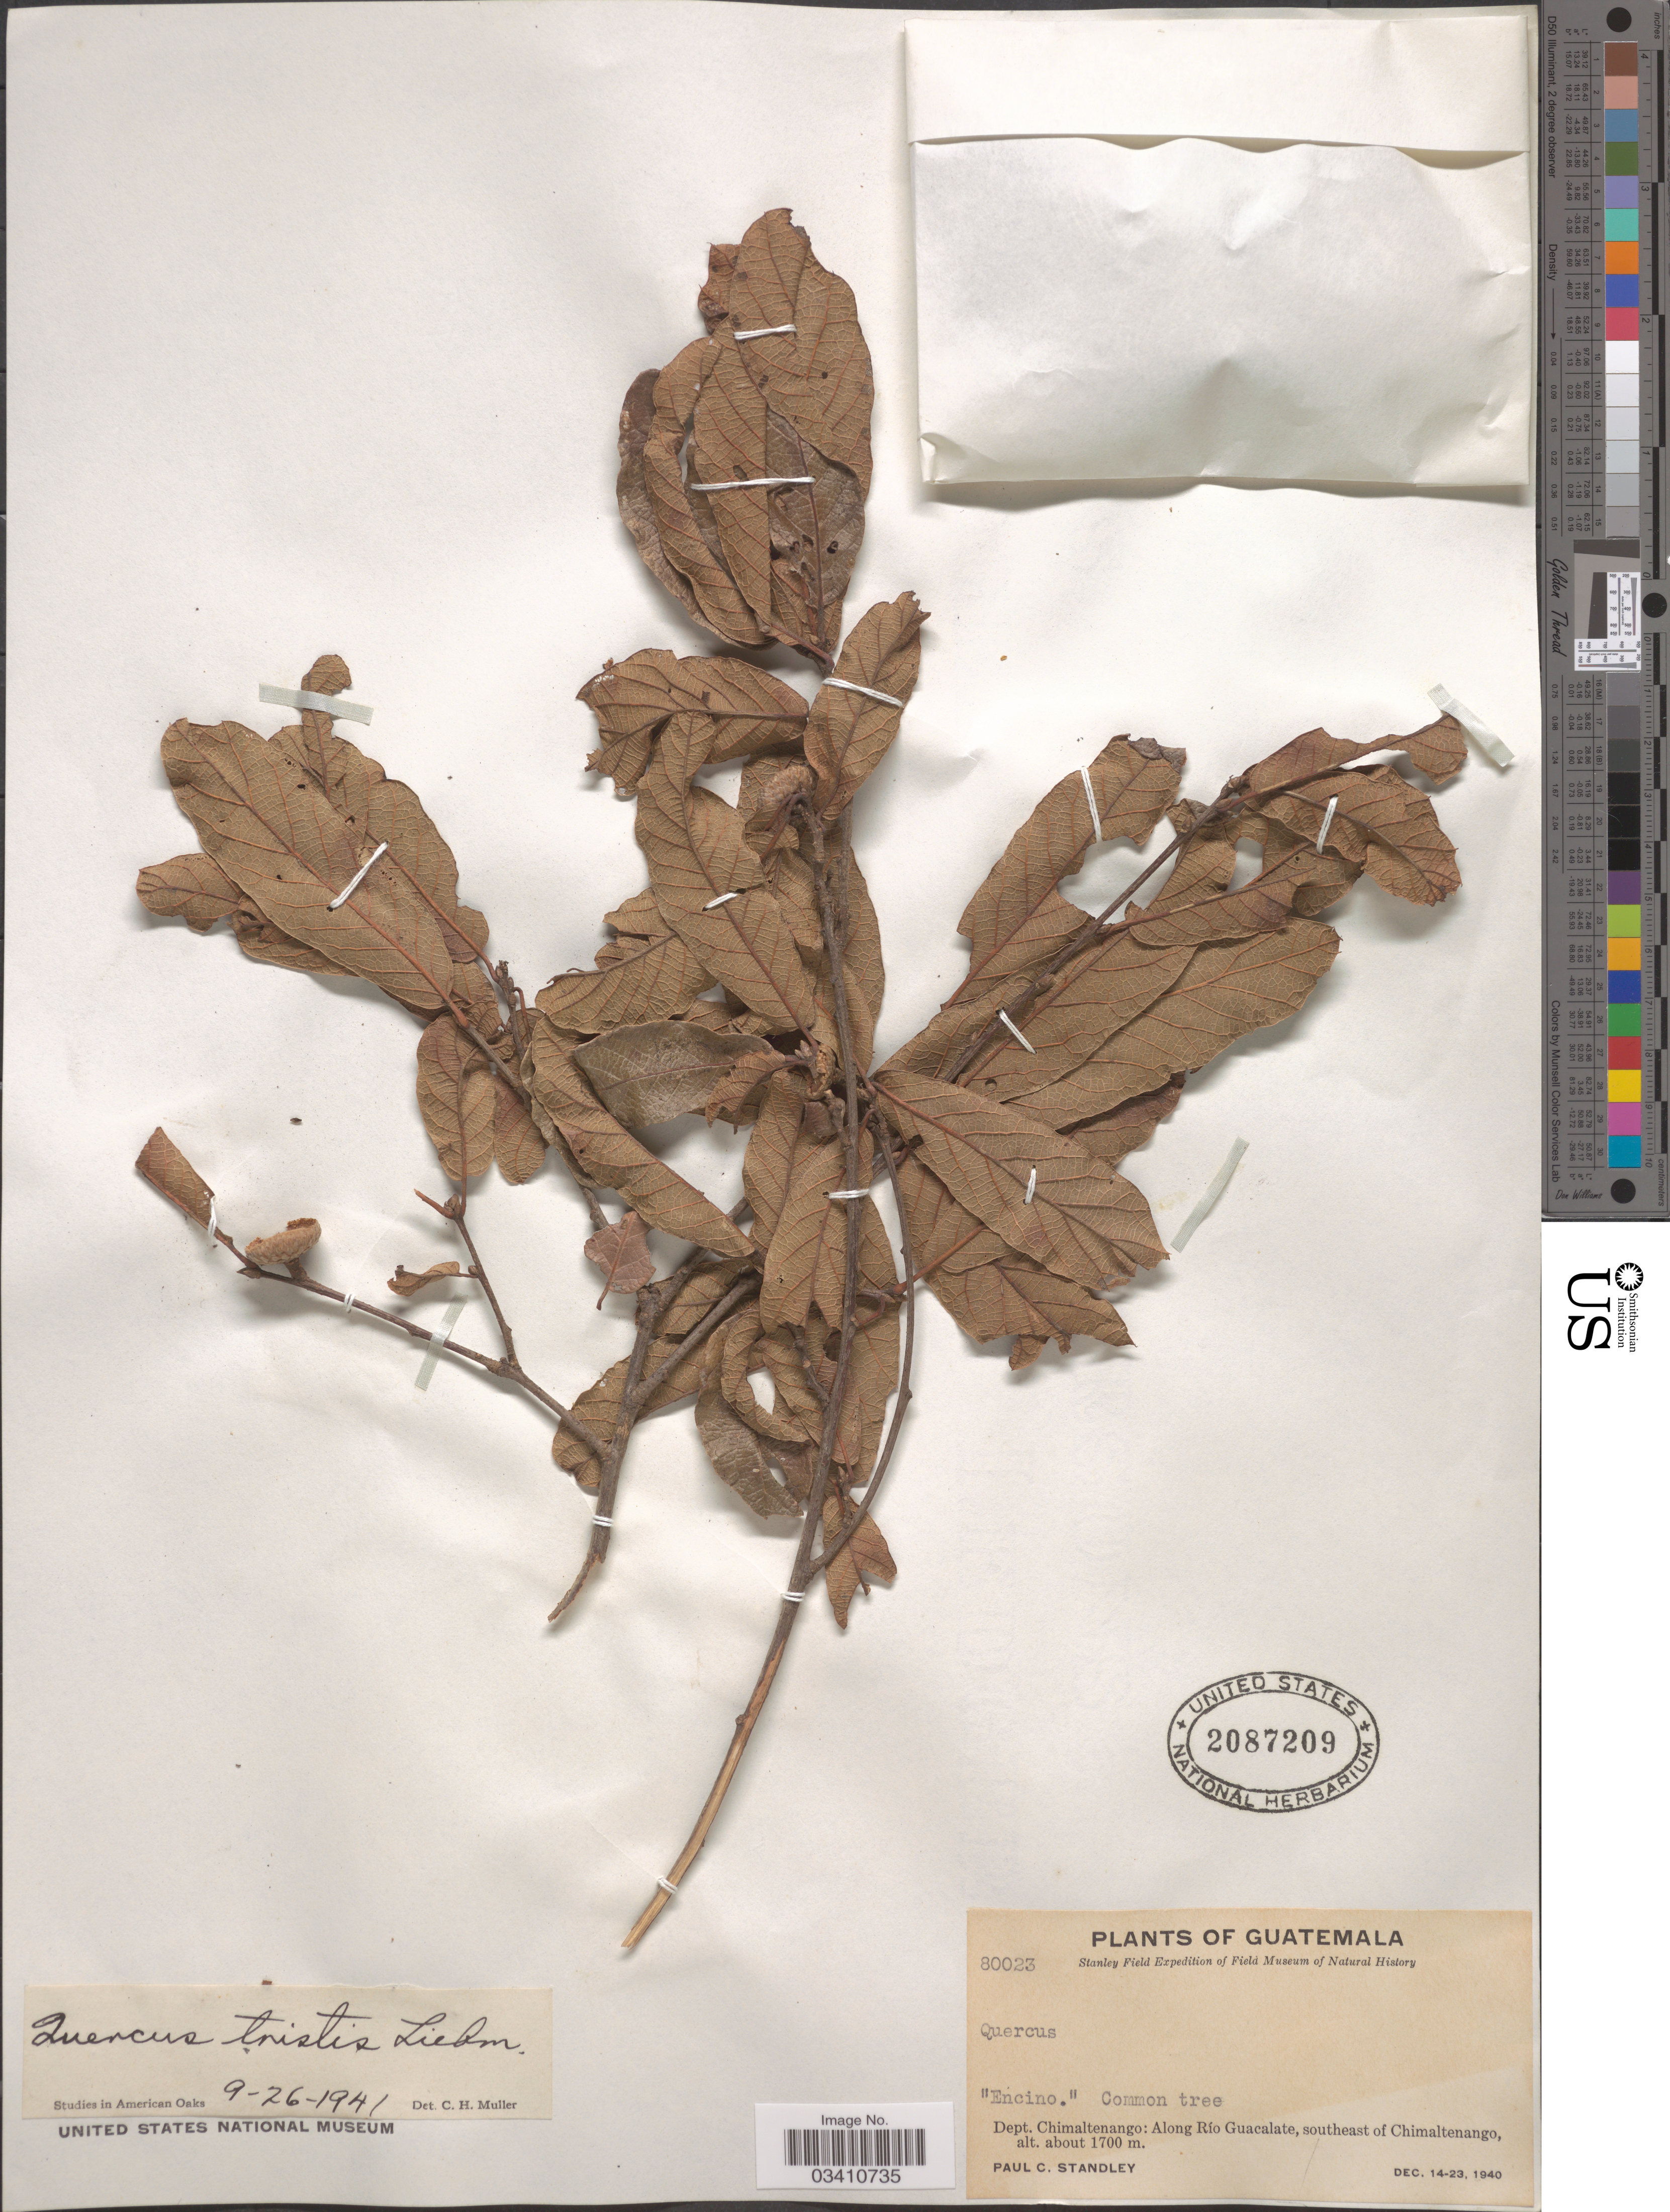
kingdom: Plantae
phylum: Tracheophyta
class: Magnoliopsida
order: Fagales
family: Fagaceae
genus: Quercus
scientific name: Quercus tristis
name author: Liebm.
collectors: P. C. Standley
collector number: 80023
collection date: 1940-12-14/1940-12-23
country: Guatemala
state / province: Chimaltenango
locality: Dept. Chimaltenango: Along Río Guacalate, southeast of Chimaltenango.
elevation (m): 1700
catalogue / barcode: US 2087209